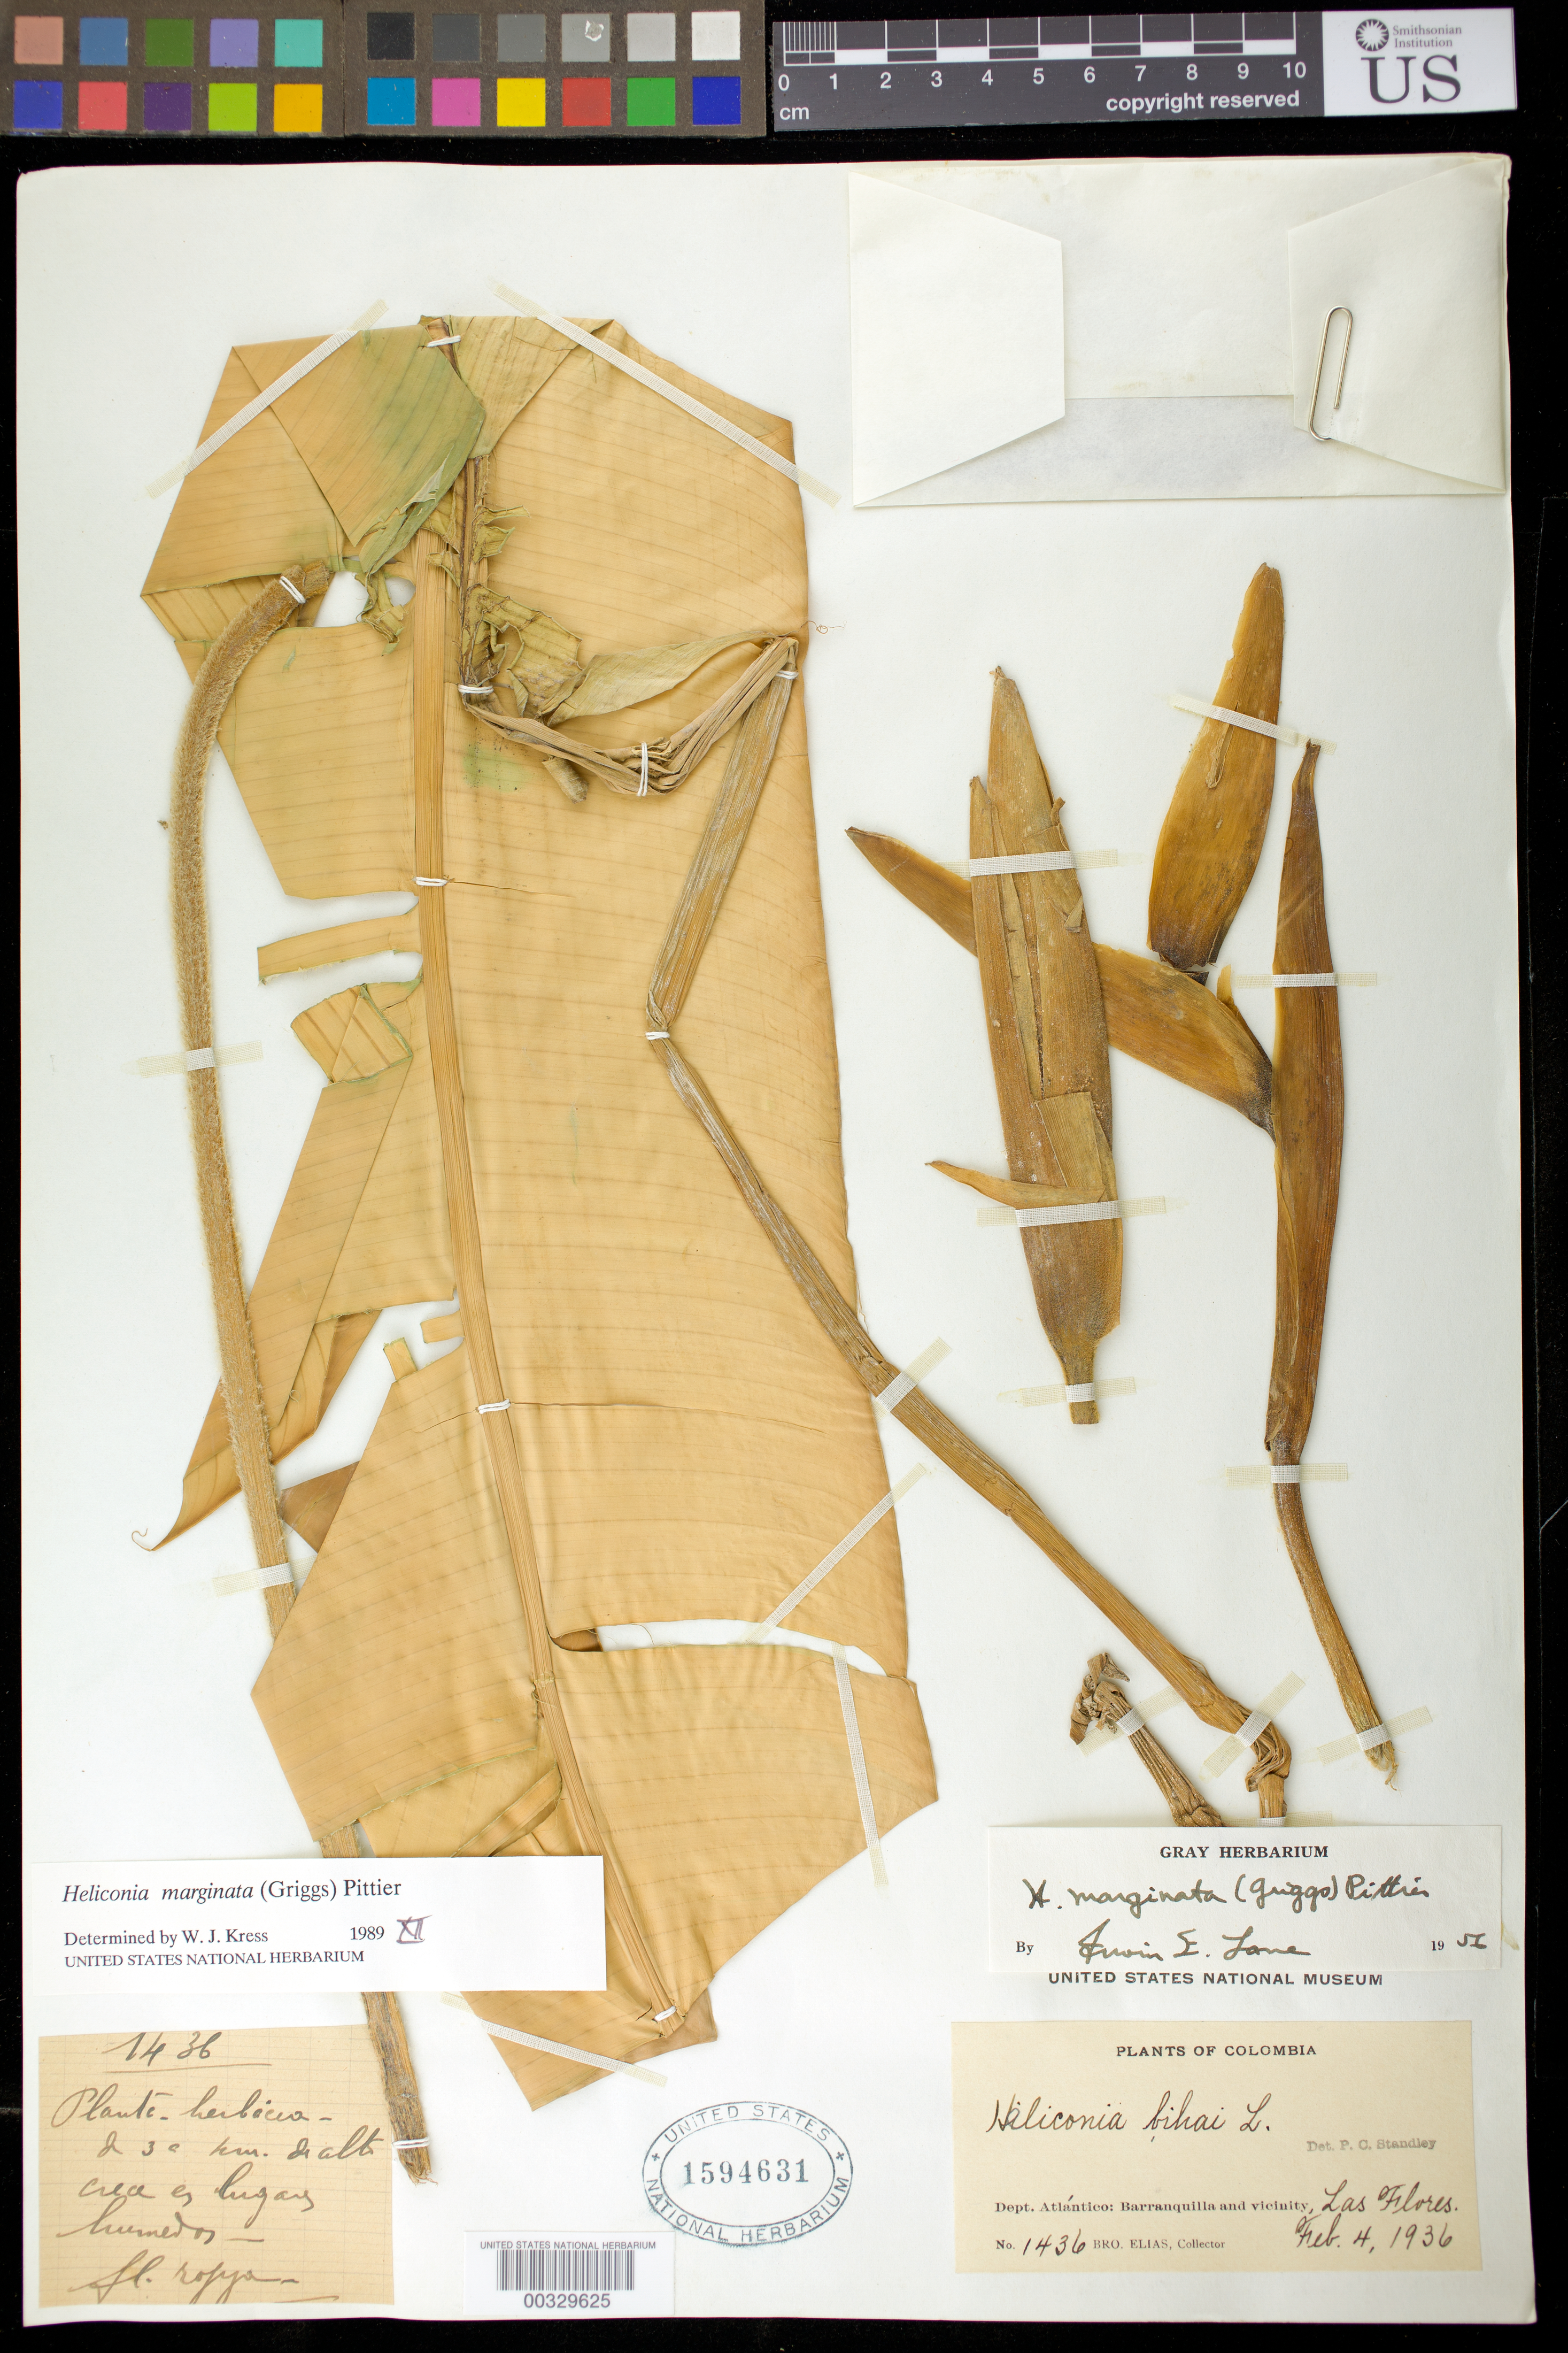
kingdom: Plantae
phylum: Tracheophyta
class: Liliopsida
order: Zingiberales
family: Heliconiaceae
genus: Heliconia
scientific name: Heliconia marginata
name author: (R.F. Griggs) Pittier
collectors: Bro. Elias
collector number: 1436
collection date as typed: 04 Feb 1936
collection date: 1936-02-04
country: Colombia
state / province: Atlántico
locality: Barranquilla and vicinity, Las Flores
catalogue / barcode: US 1594631